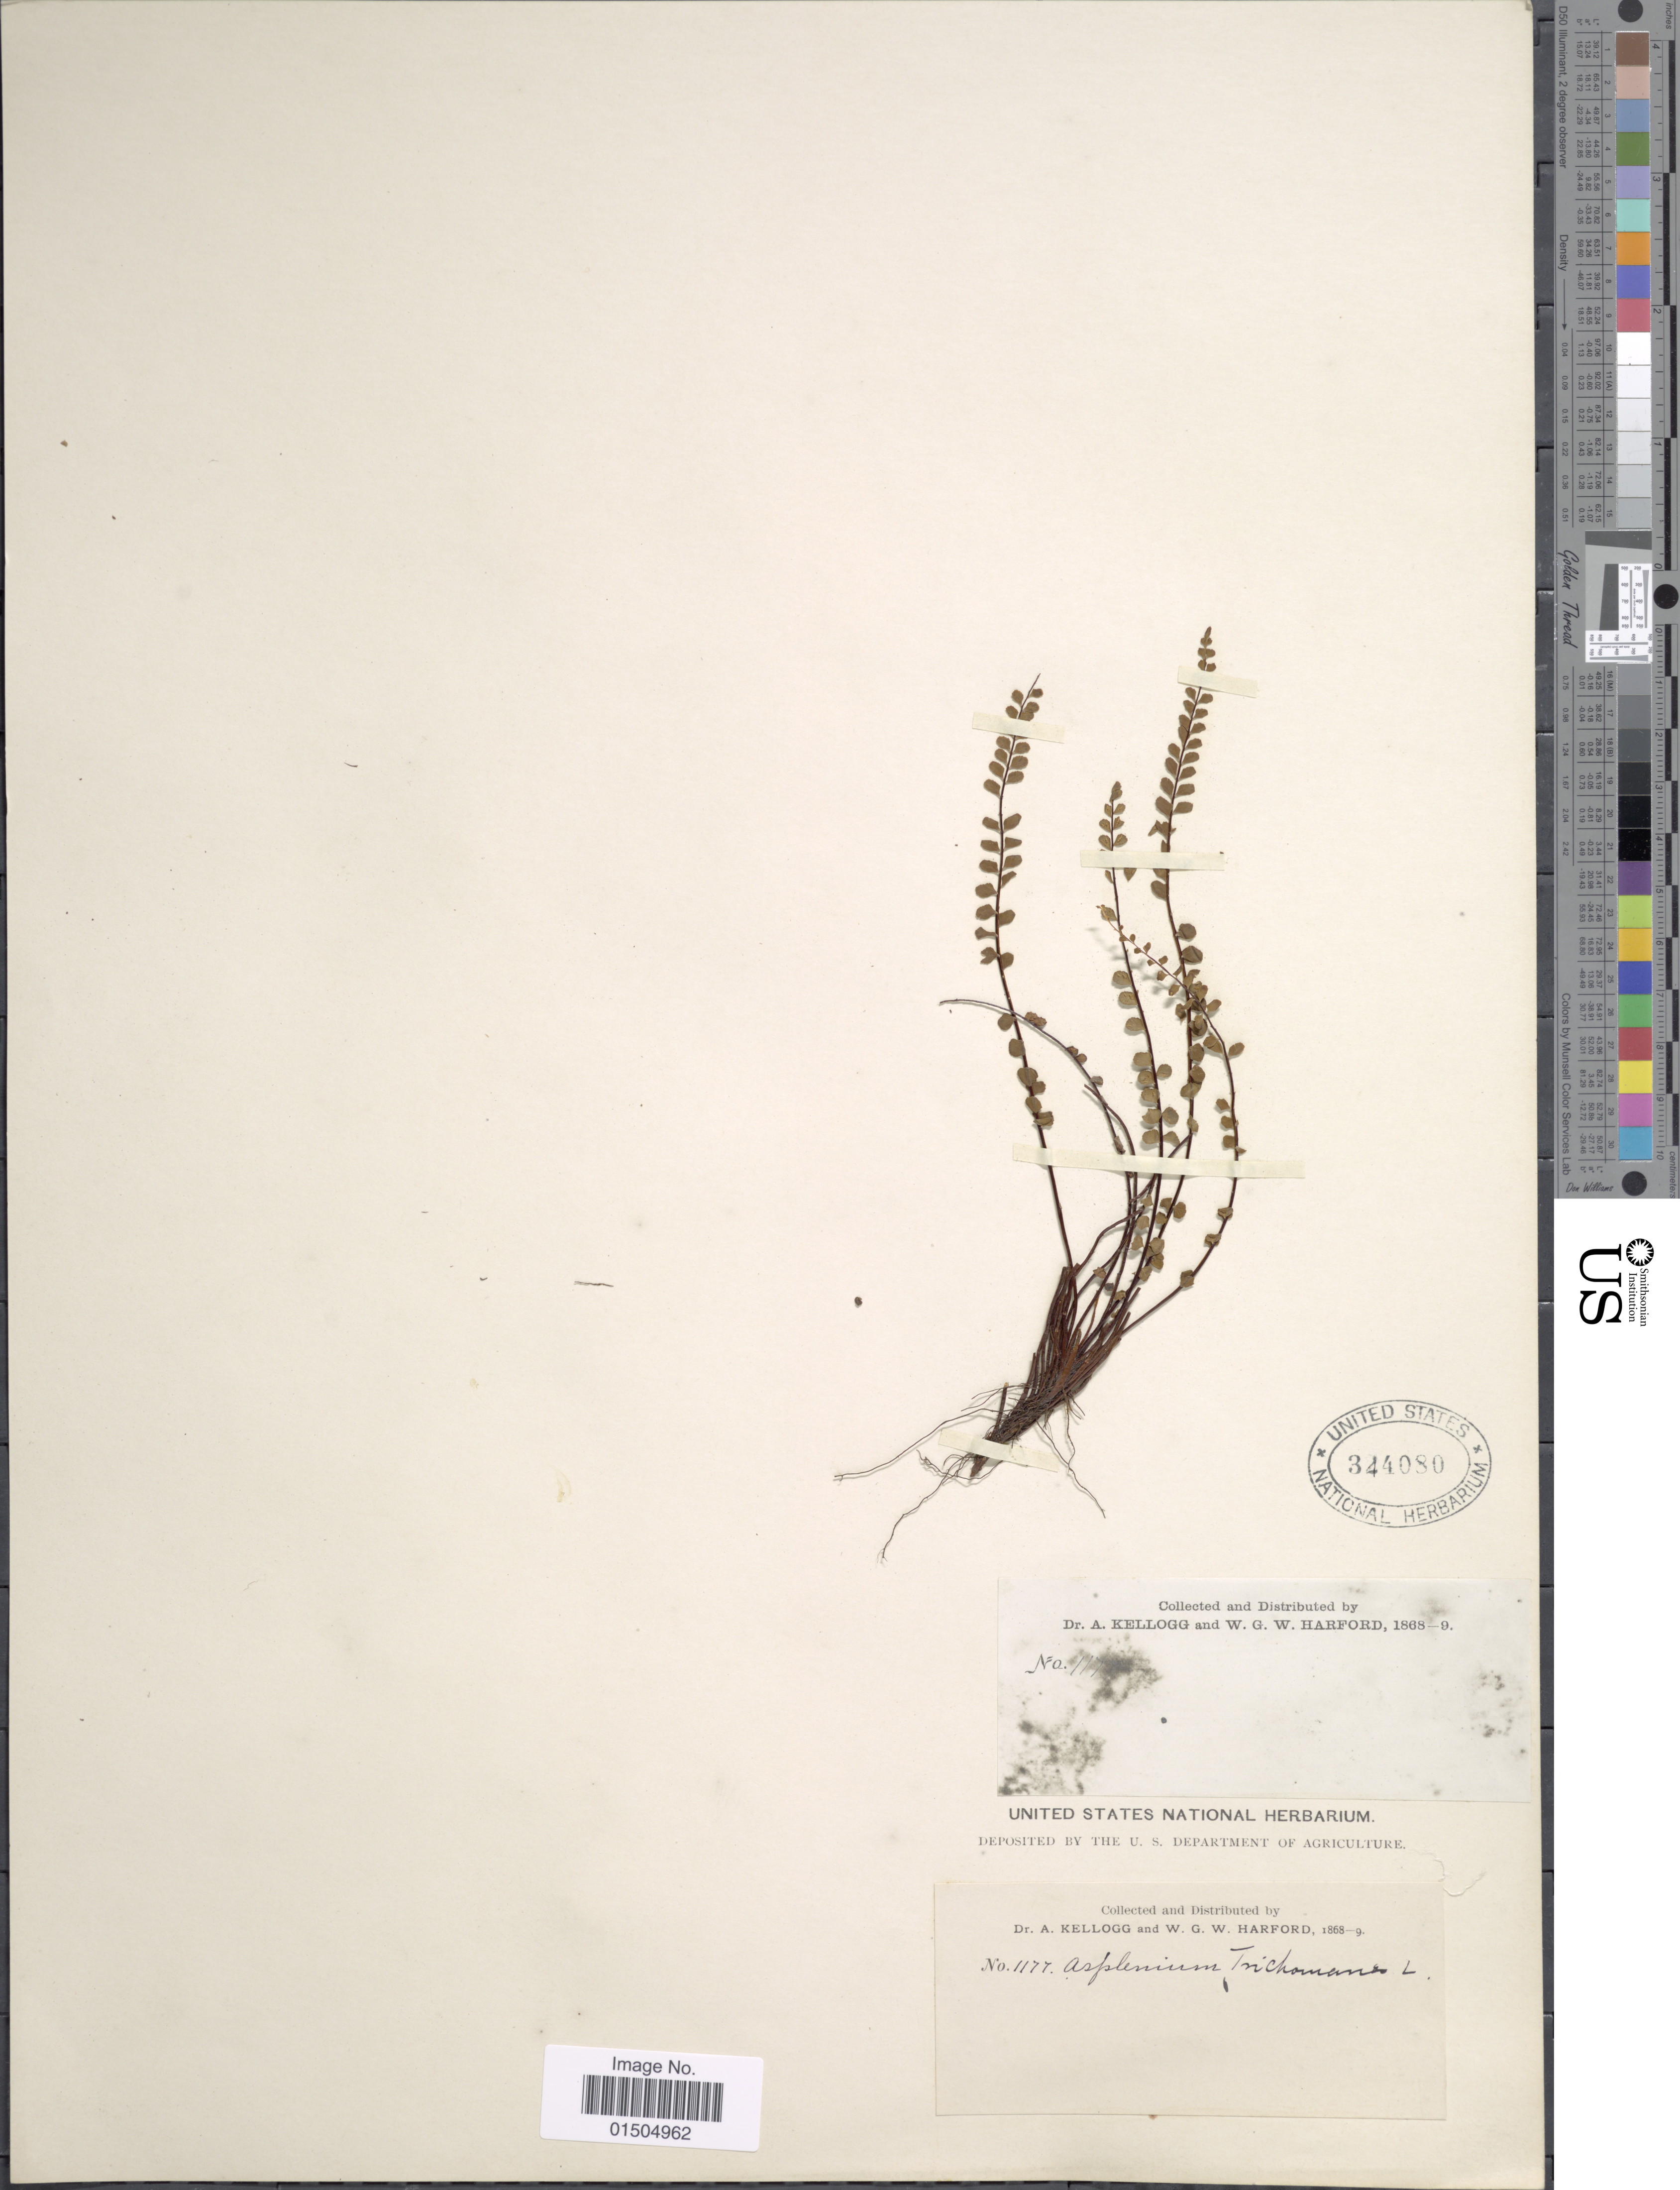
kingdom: Plantae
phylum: Tracheophyta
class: Polypodiopsida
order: Polypodiales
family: Aspleniaceae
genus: Asplenium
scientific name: Asplenium trichomanes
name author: L.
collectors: A. Kellogg & W. G. W. Harford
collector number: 1177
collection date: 1868/1869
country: United States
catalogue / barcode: US 344080